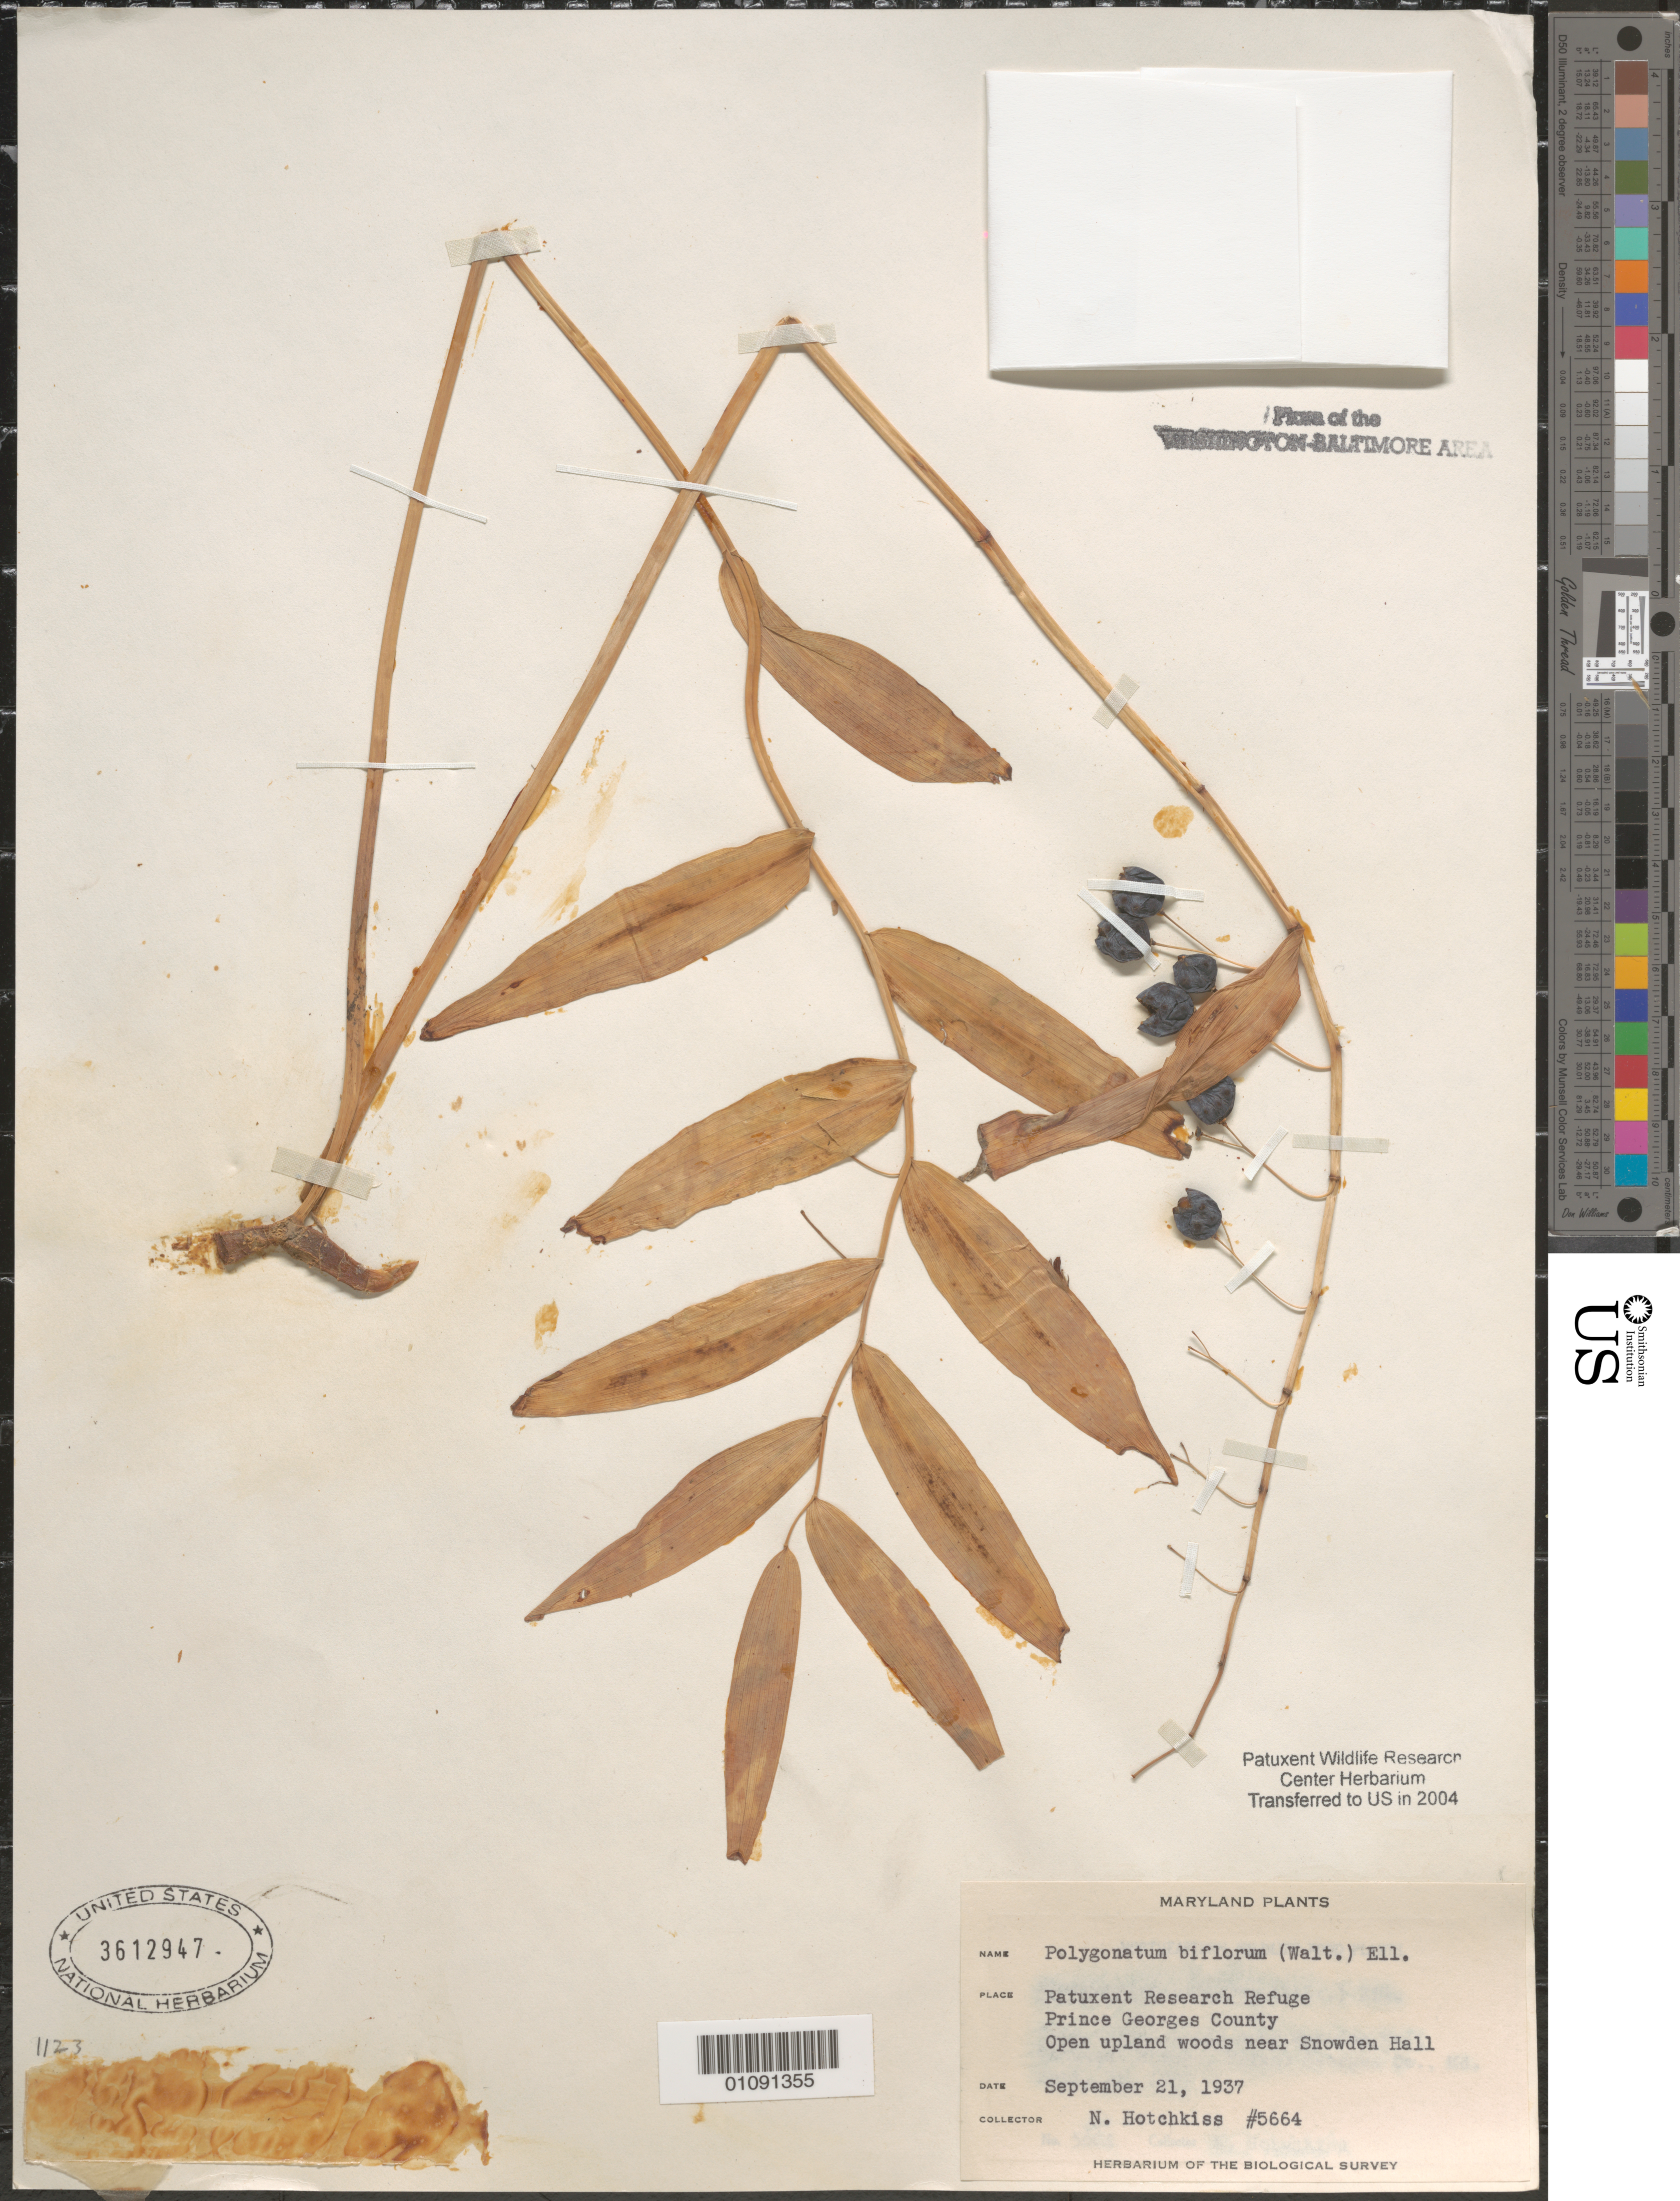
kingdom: Plantae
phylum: Tracheophyta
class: Liliopsida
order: Asparagales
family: Asparagaceae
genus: Polygonatum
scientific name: Polygonatum biflorum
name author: (Walter) Elliott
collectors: N. Hotchkiss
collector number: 5664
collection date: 1937-09-21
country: United States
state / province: Maryland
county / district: Prince George's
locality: Patuxent Wildlife Refuge, near Snowden Hall.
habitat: Open upland woods.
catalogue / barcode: US 3612947